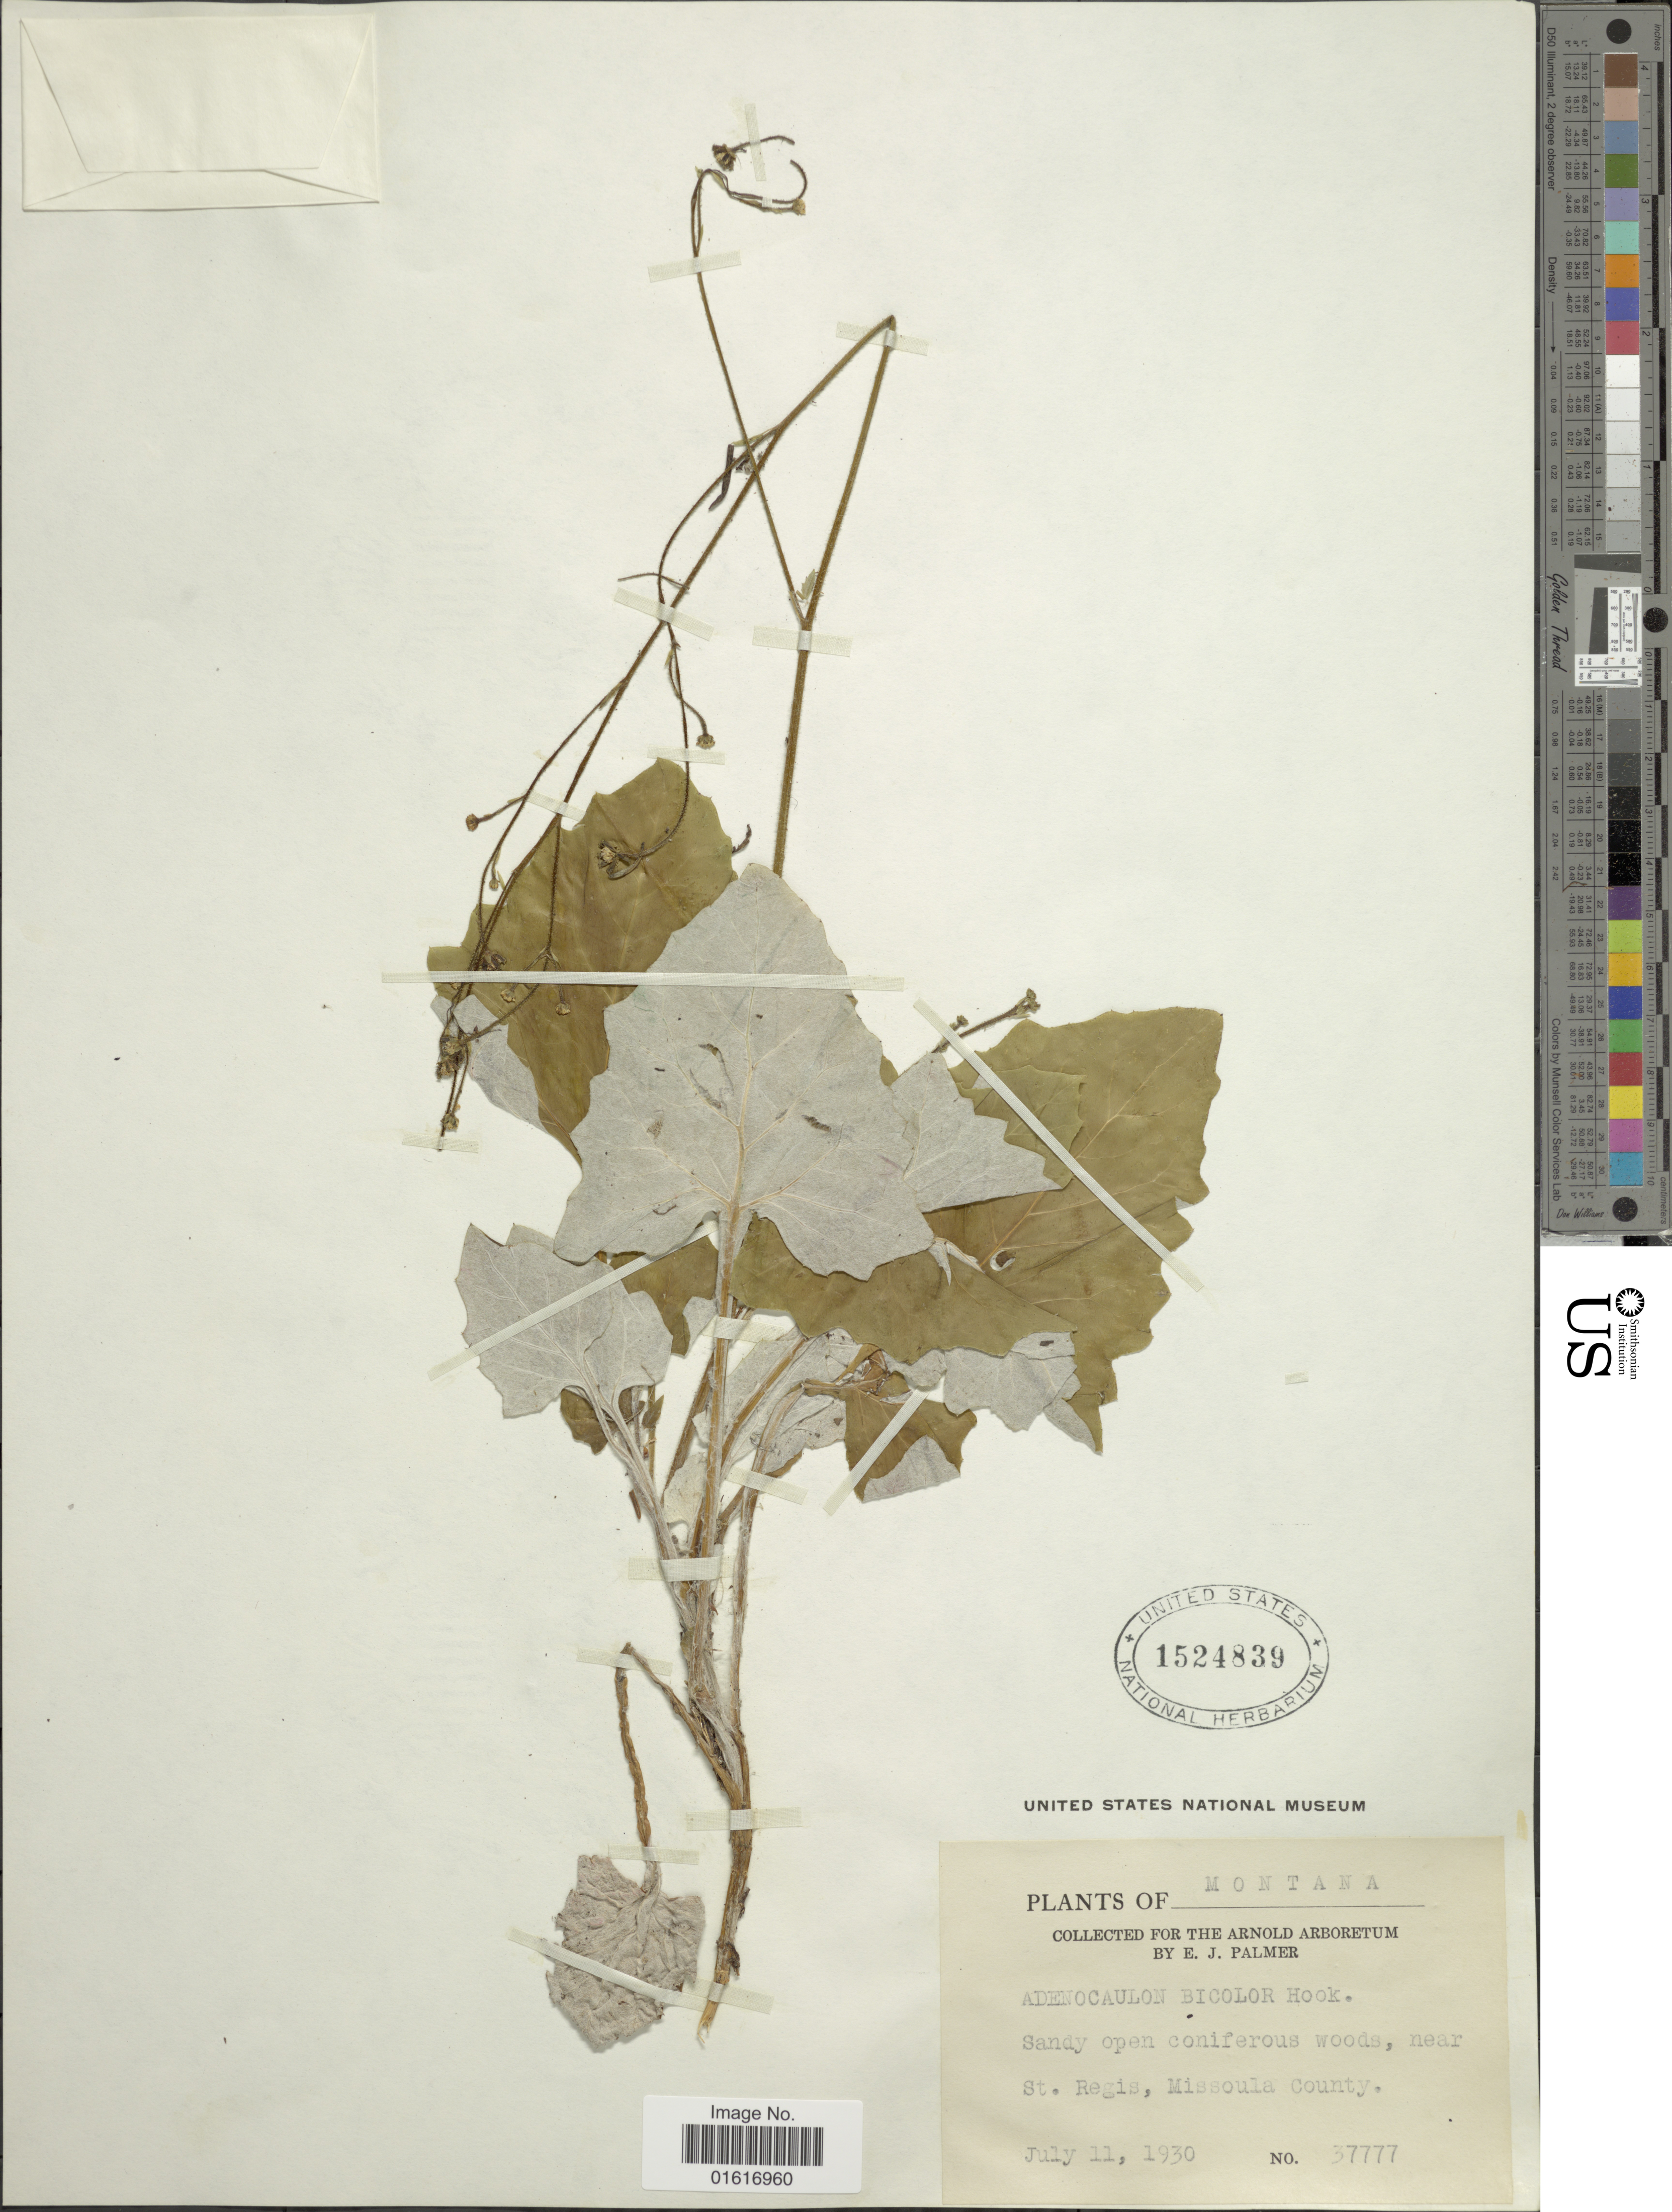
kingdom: Plantae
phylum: Tracheophyta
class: Magnoliopsida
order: Asterales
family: Asteraceae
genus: Adenocaulon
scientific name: Adenocaulon bicolor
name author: Hook.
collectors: E. J. Palmer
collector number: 37777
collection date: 1930-07-11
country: United States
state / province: Montana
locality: Sandy open coniferous woods, near St. Regis, Missoula county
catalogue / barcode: US 1524839